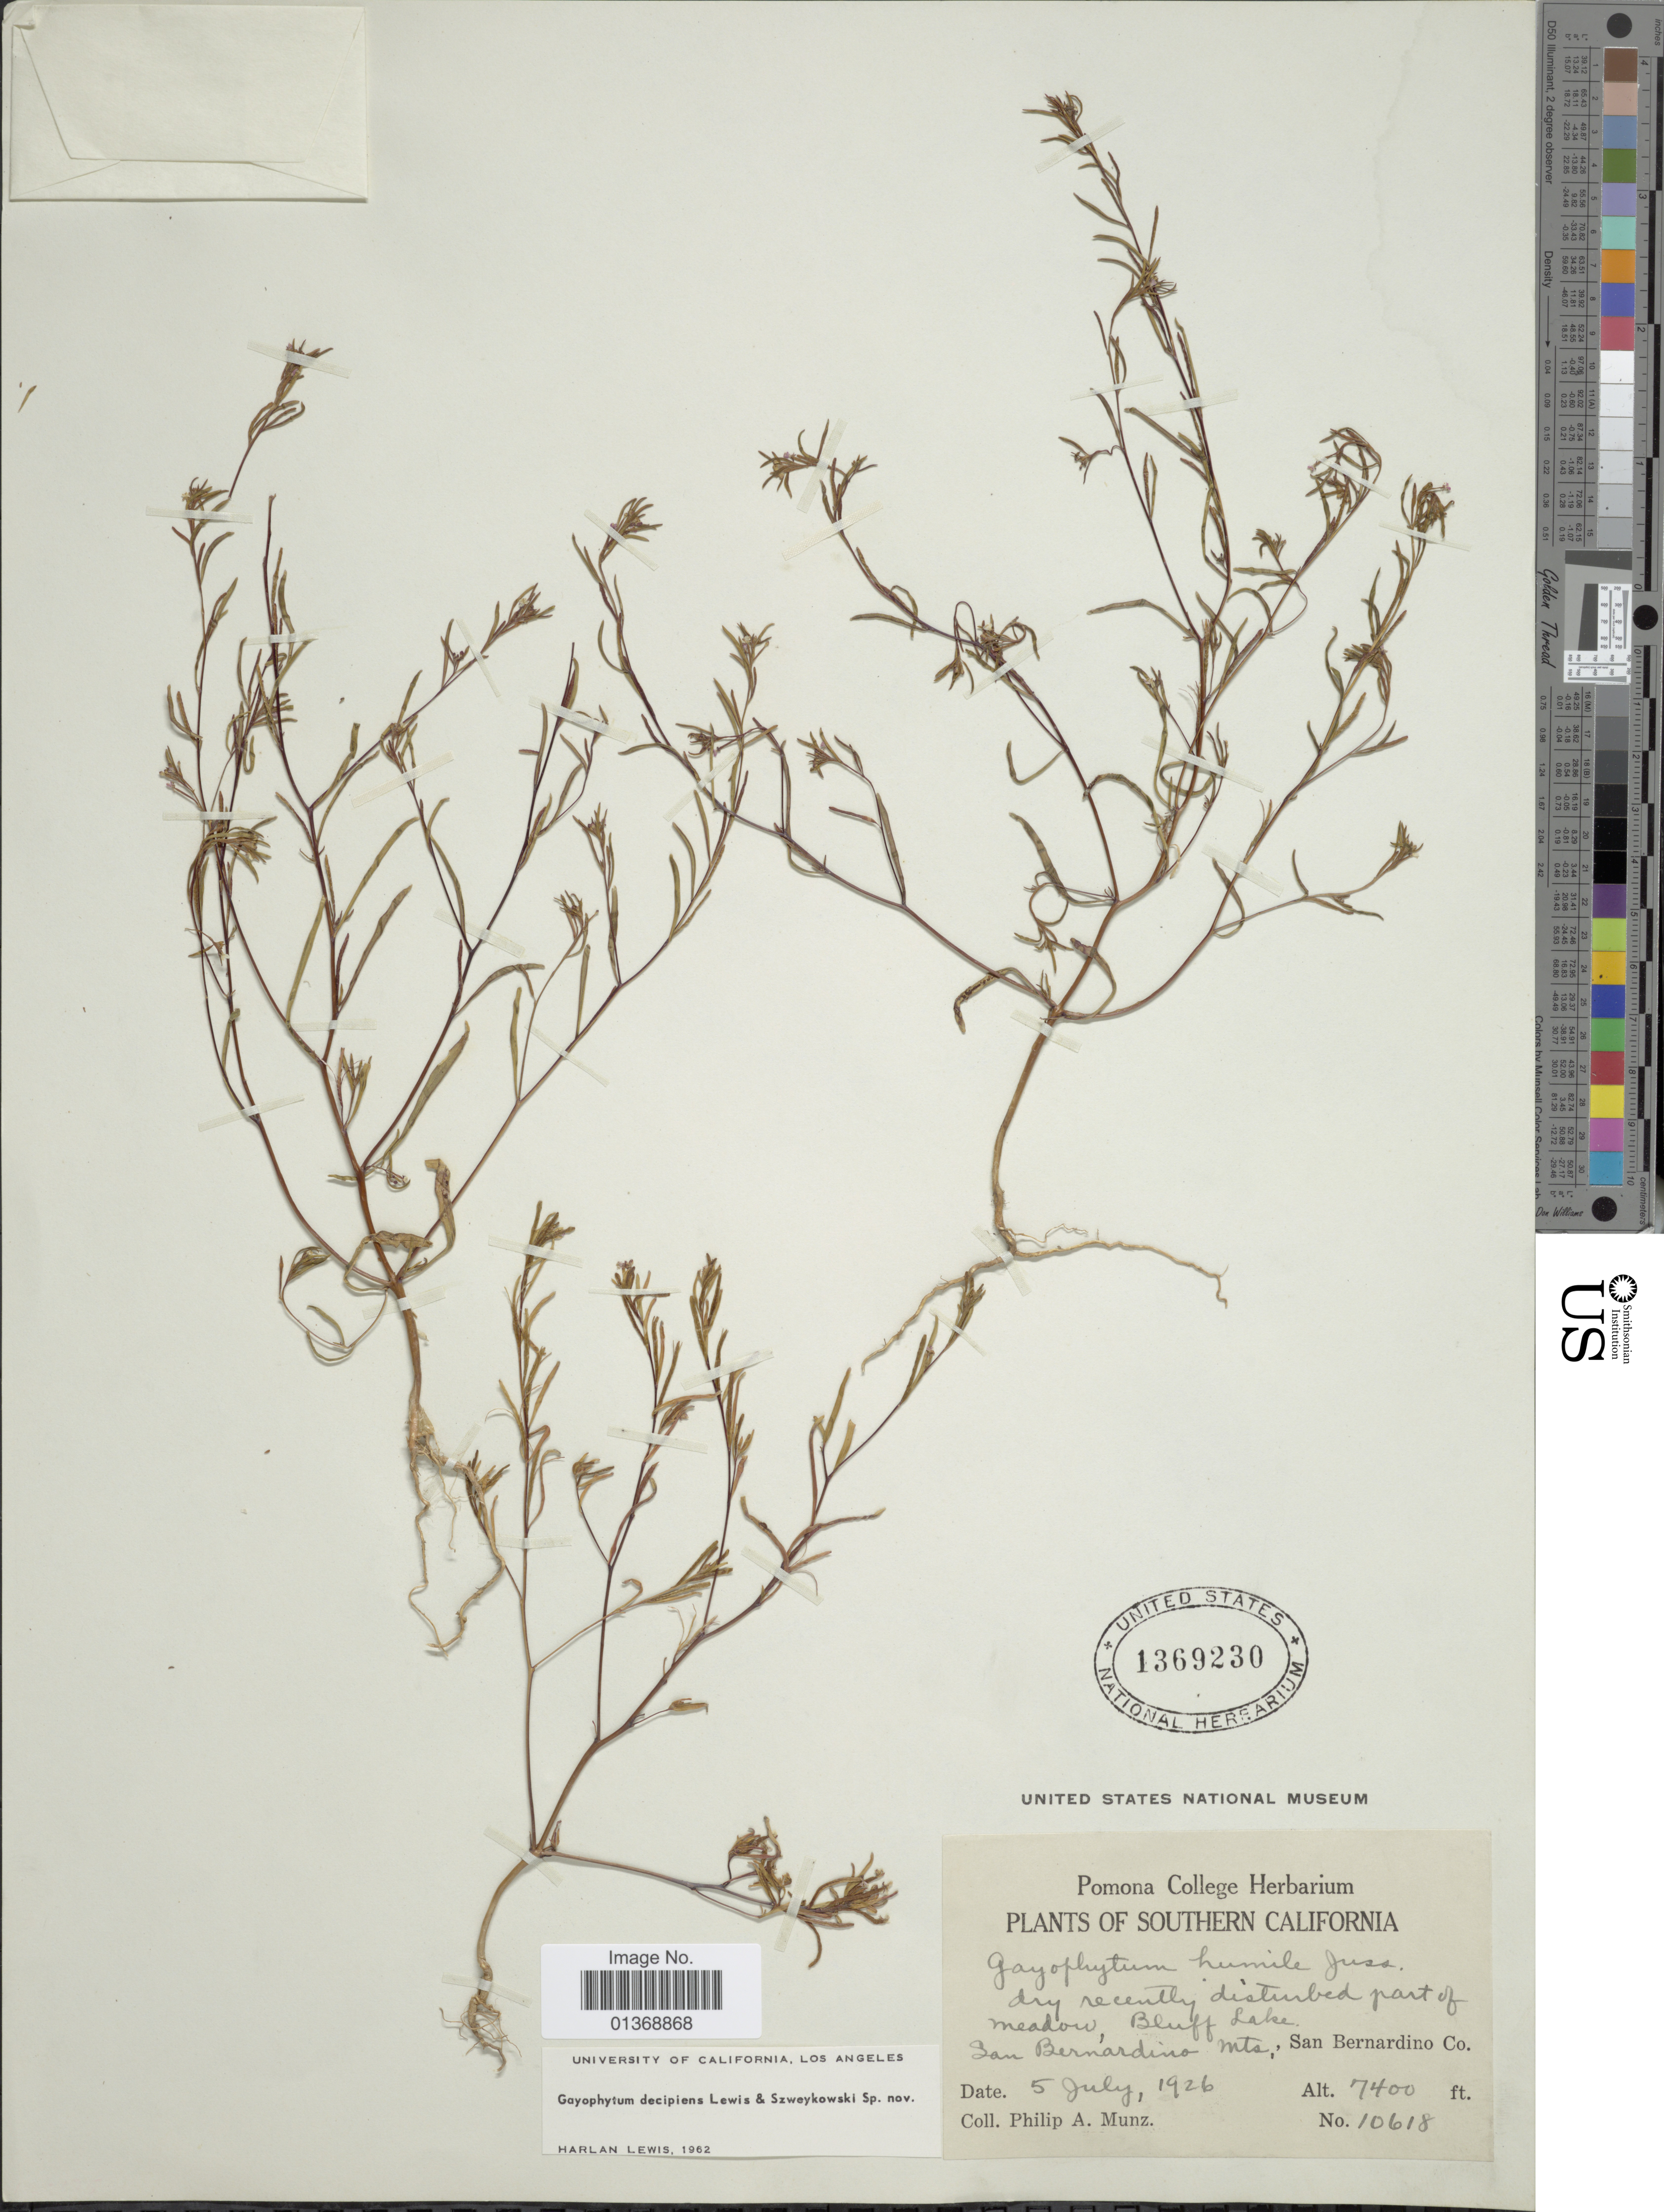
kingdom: Plantae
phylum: Tracheophyta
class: Magnoliopsida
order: Myrtales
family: Onagraceae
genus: Gayophytum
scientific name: Gayophytum decipiens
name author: F. H. Lewis & Szweyk.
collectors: P. A. Munz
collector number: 10618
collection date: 1926-07-05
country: United States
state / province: California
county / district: San Bernardino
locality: Southern California, Bluff Lake, San Bernardino Mts; San Bernardino Co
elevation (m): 2256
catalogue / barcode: US 1369230